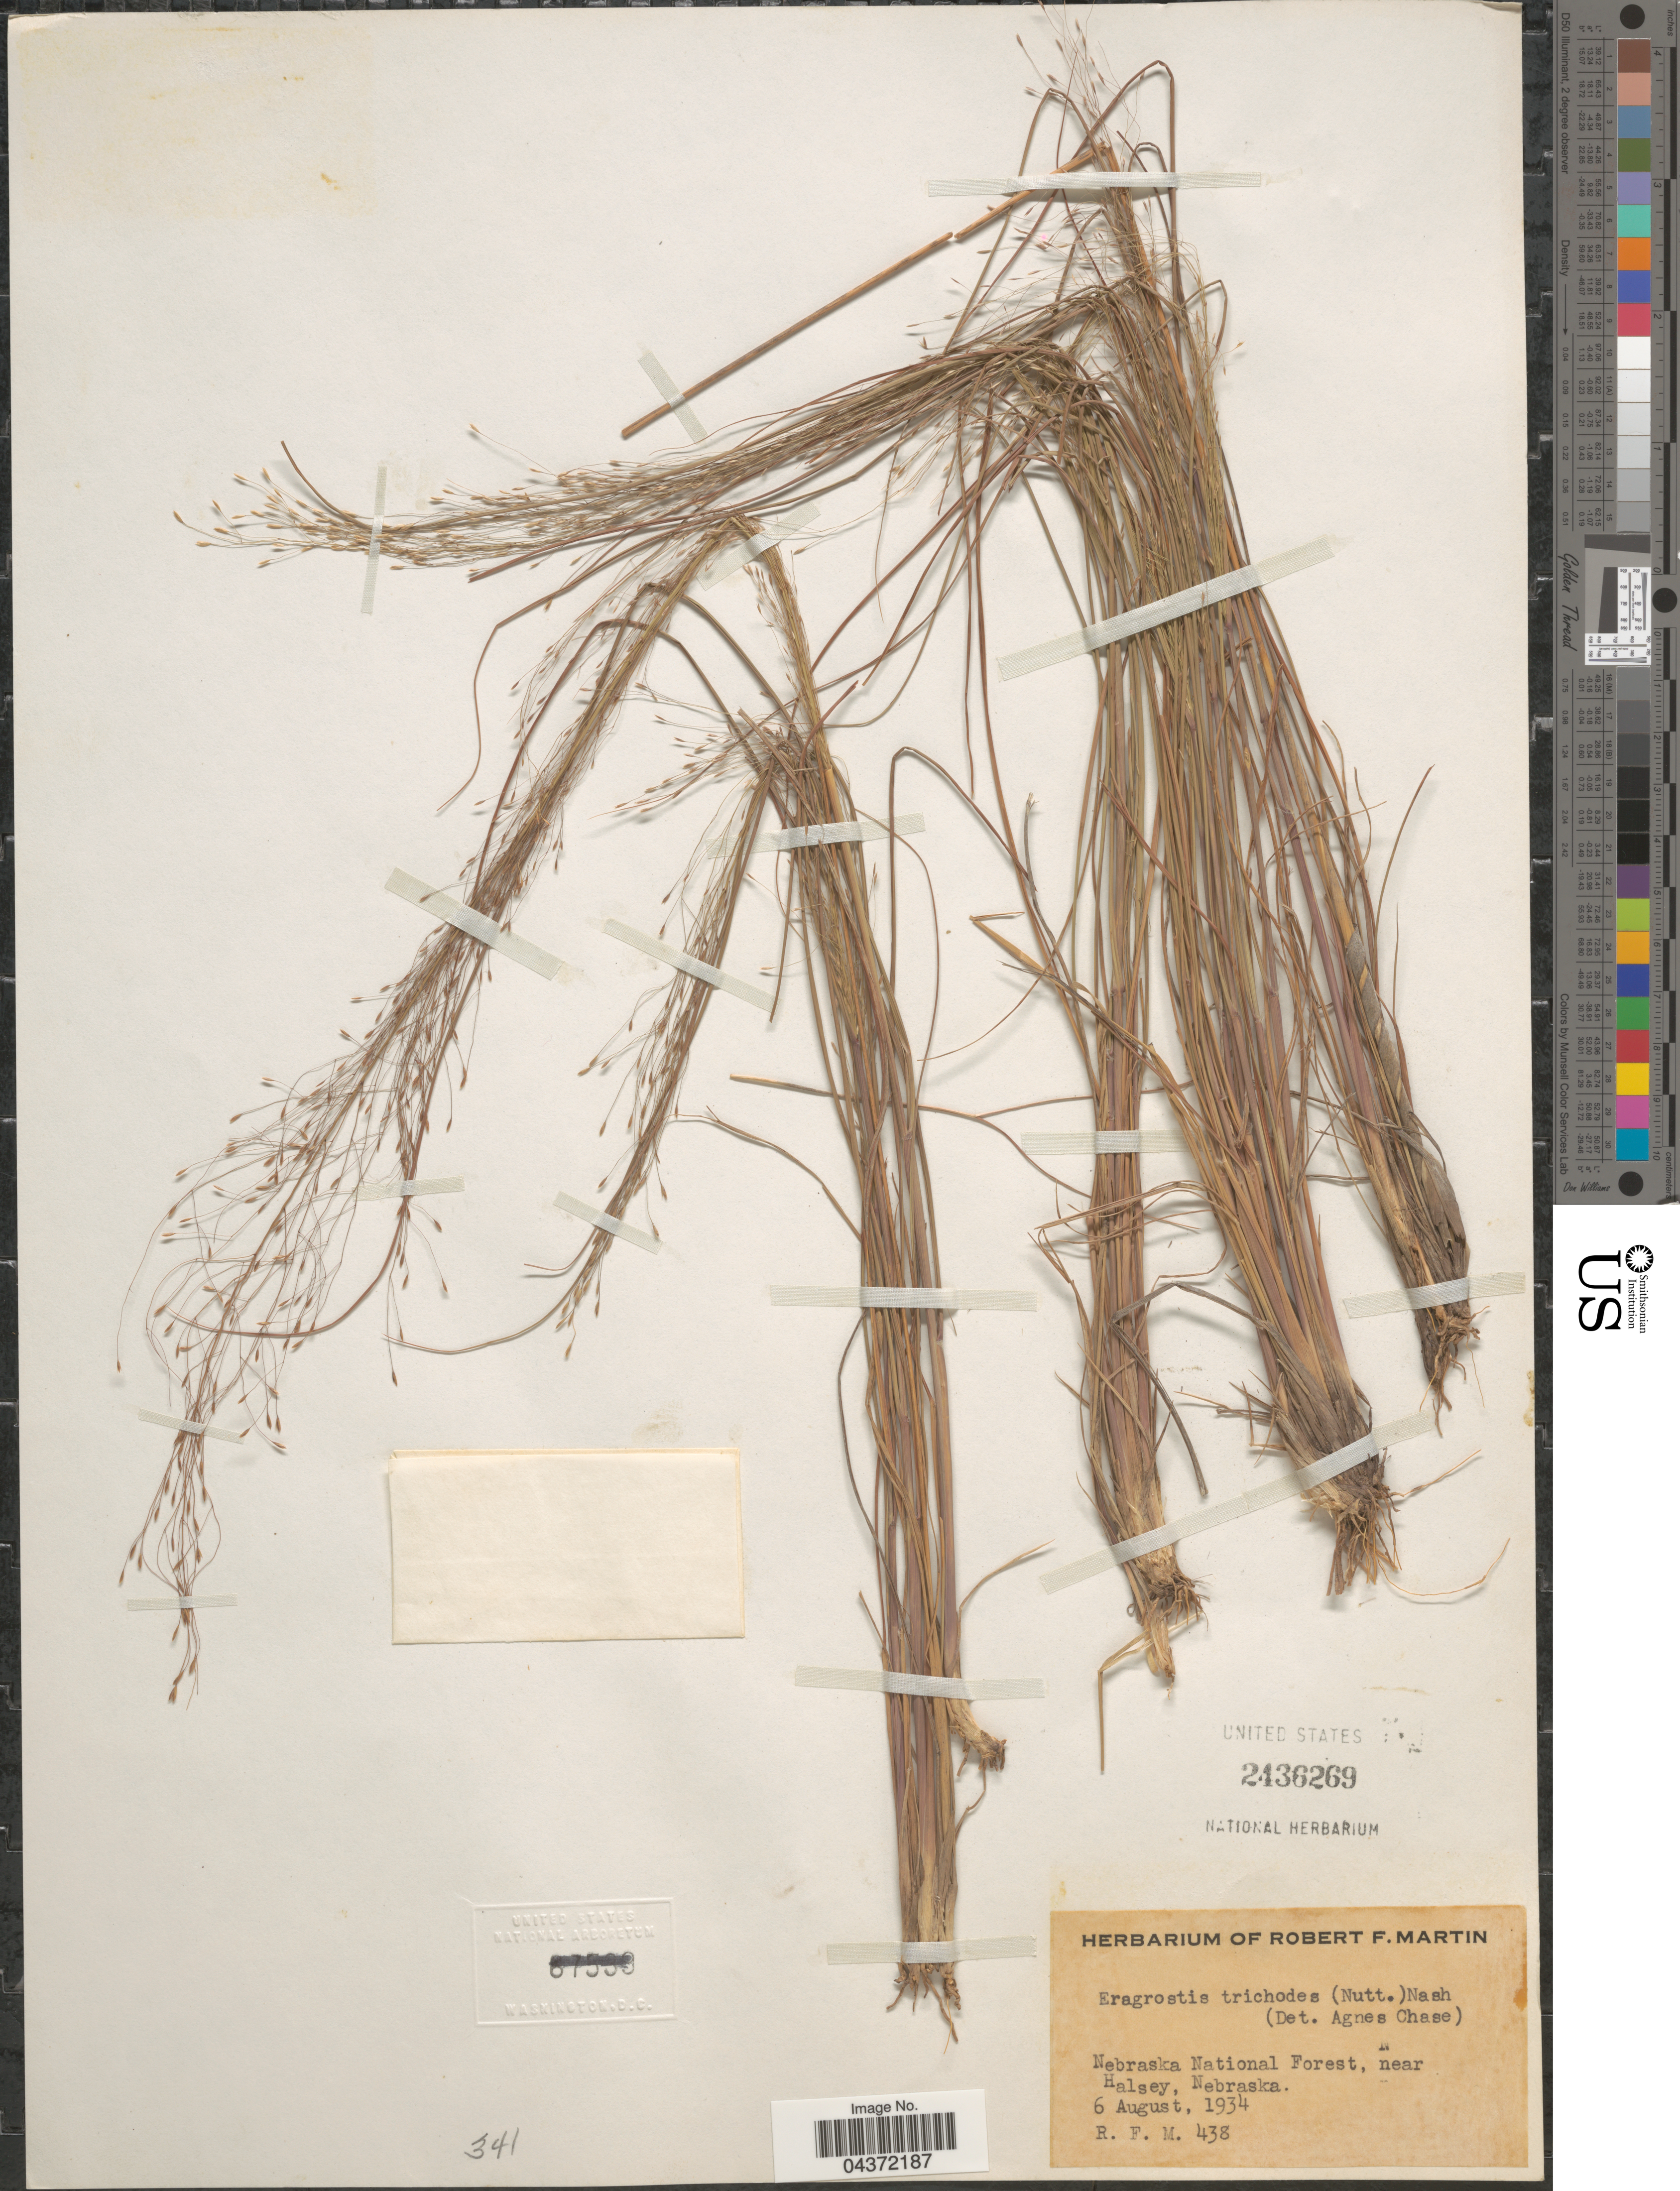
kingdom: Plantae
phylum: Tracheophyta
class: Liliopsida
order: Poales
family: Poaceae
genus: Eragrostis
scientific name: Eragrostis trichodes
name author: (Nutt.) Alph. Wood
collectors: R. F. Martin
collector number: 438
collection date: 1934-08-06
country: United States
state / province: Nebraska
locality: Nebraska National Forest, near Halsey.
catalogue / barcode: US 2436269